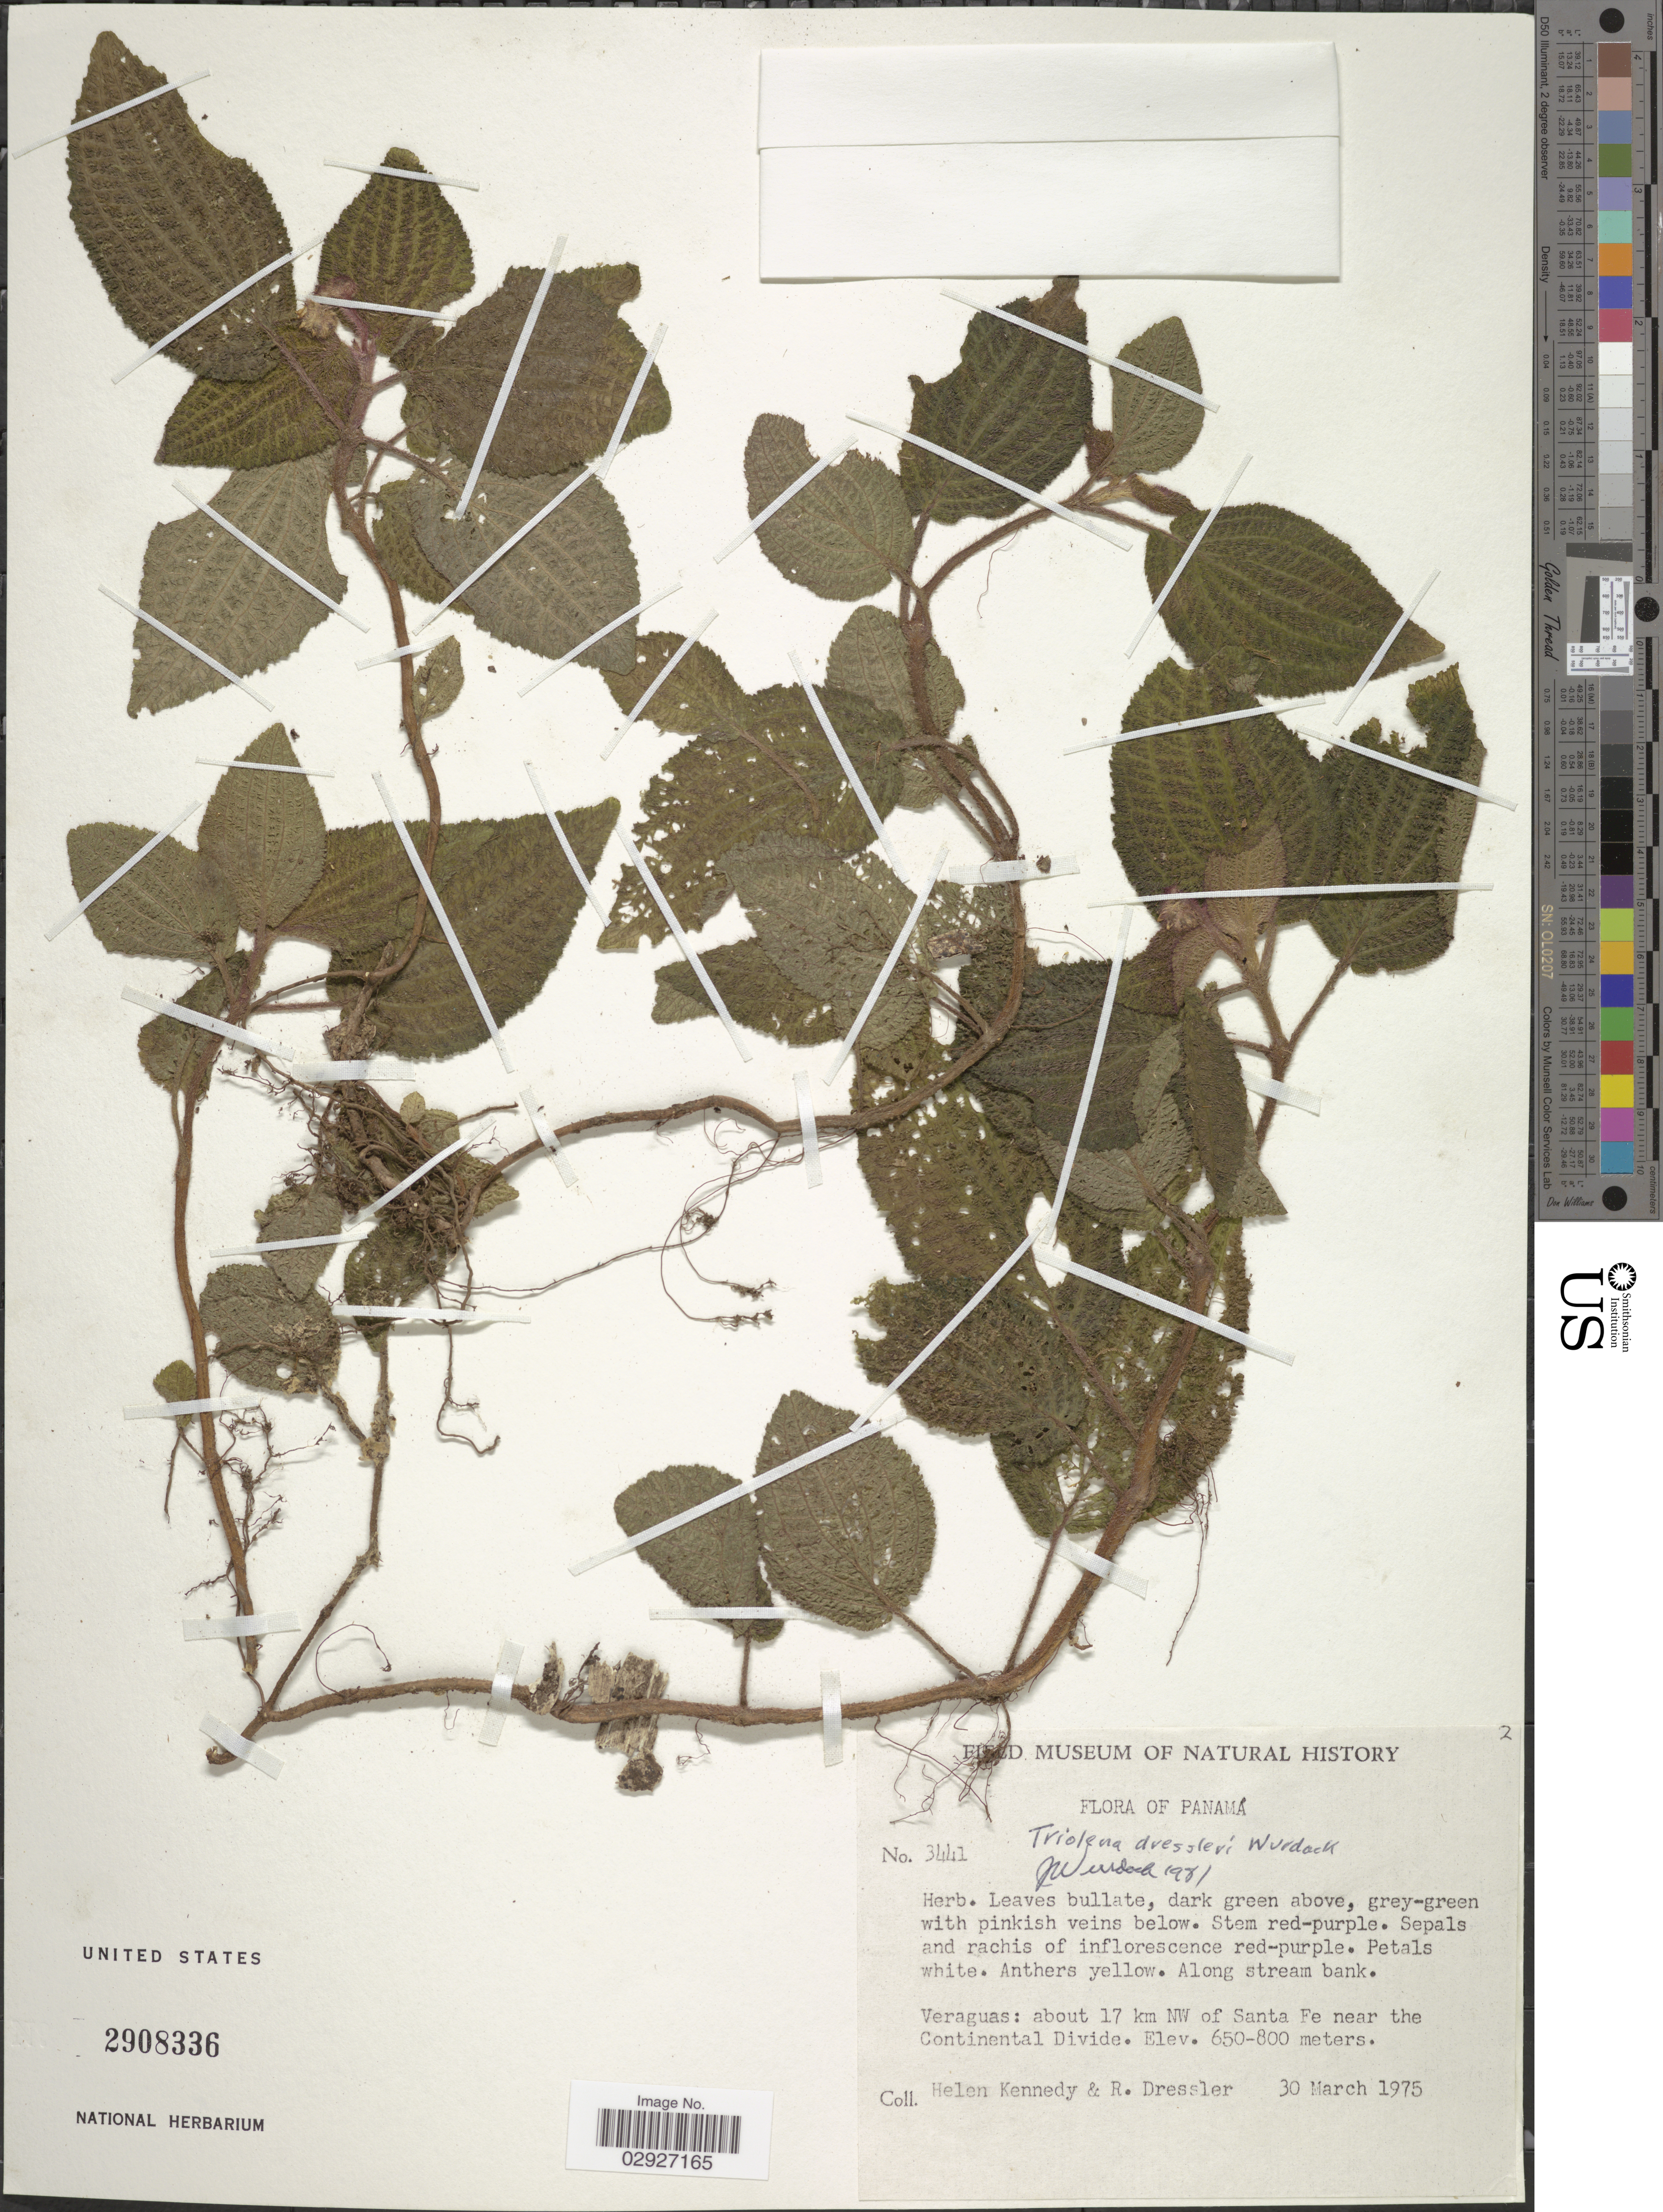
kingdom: Plantae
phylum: Tracheophyta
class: Magnoliopsida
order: Myrtales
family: Melastomataceae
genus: Triolena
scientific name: Triolena dressleri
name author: Wurdack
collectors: H. Kennedy & R. Dressler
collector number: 3441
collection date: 1975-03-30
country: Panama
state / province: Veraguas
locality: About 17 km NW of Sante Fe near the Continental Divide.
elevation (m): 650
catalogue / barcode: US 2908336